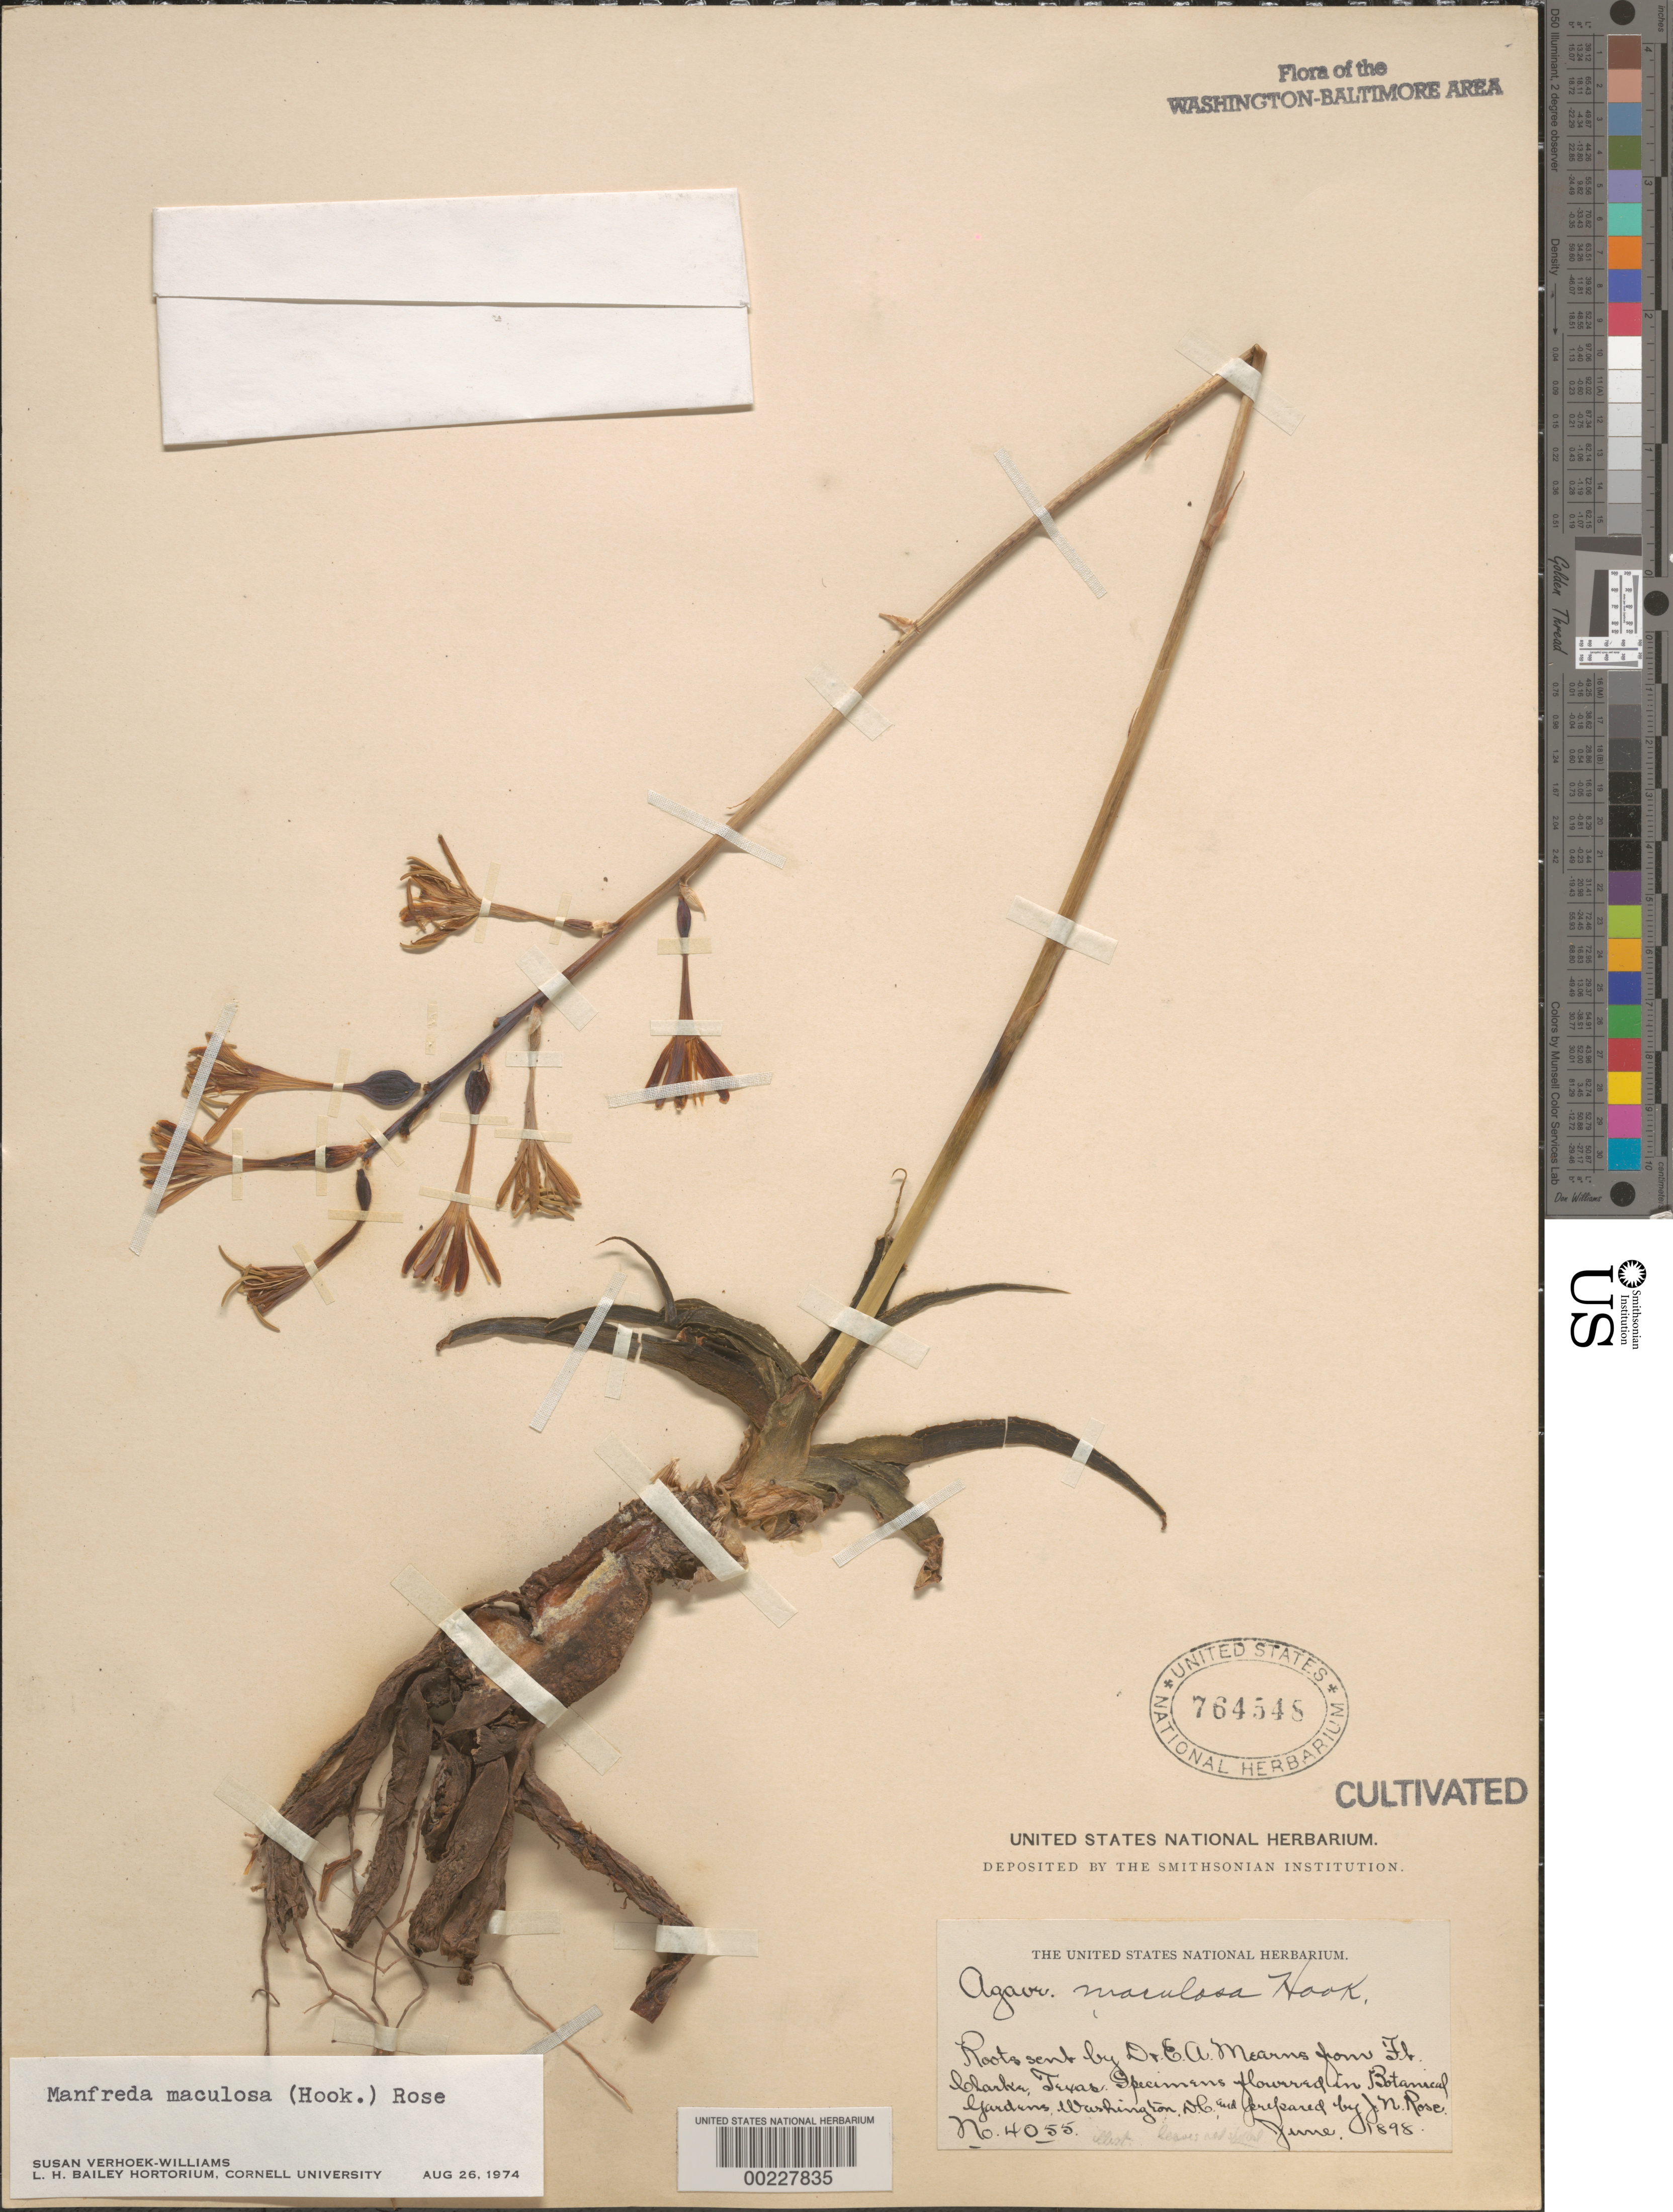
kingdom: Plantae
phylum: Tracheophyta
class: Liliopsida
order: Asparagales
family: Asparagaceae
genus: Manfreda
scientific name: Manfreda maculosa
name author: (Hook.) Rose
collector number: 4055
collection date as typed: Jun 1898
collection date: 1898-06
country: United States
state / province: District of Columbia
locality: Botanical gardens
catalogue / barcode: US 764548